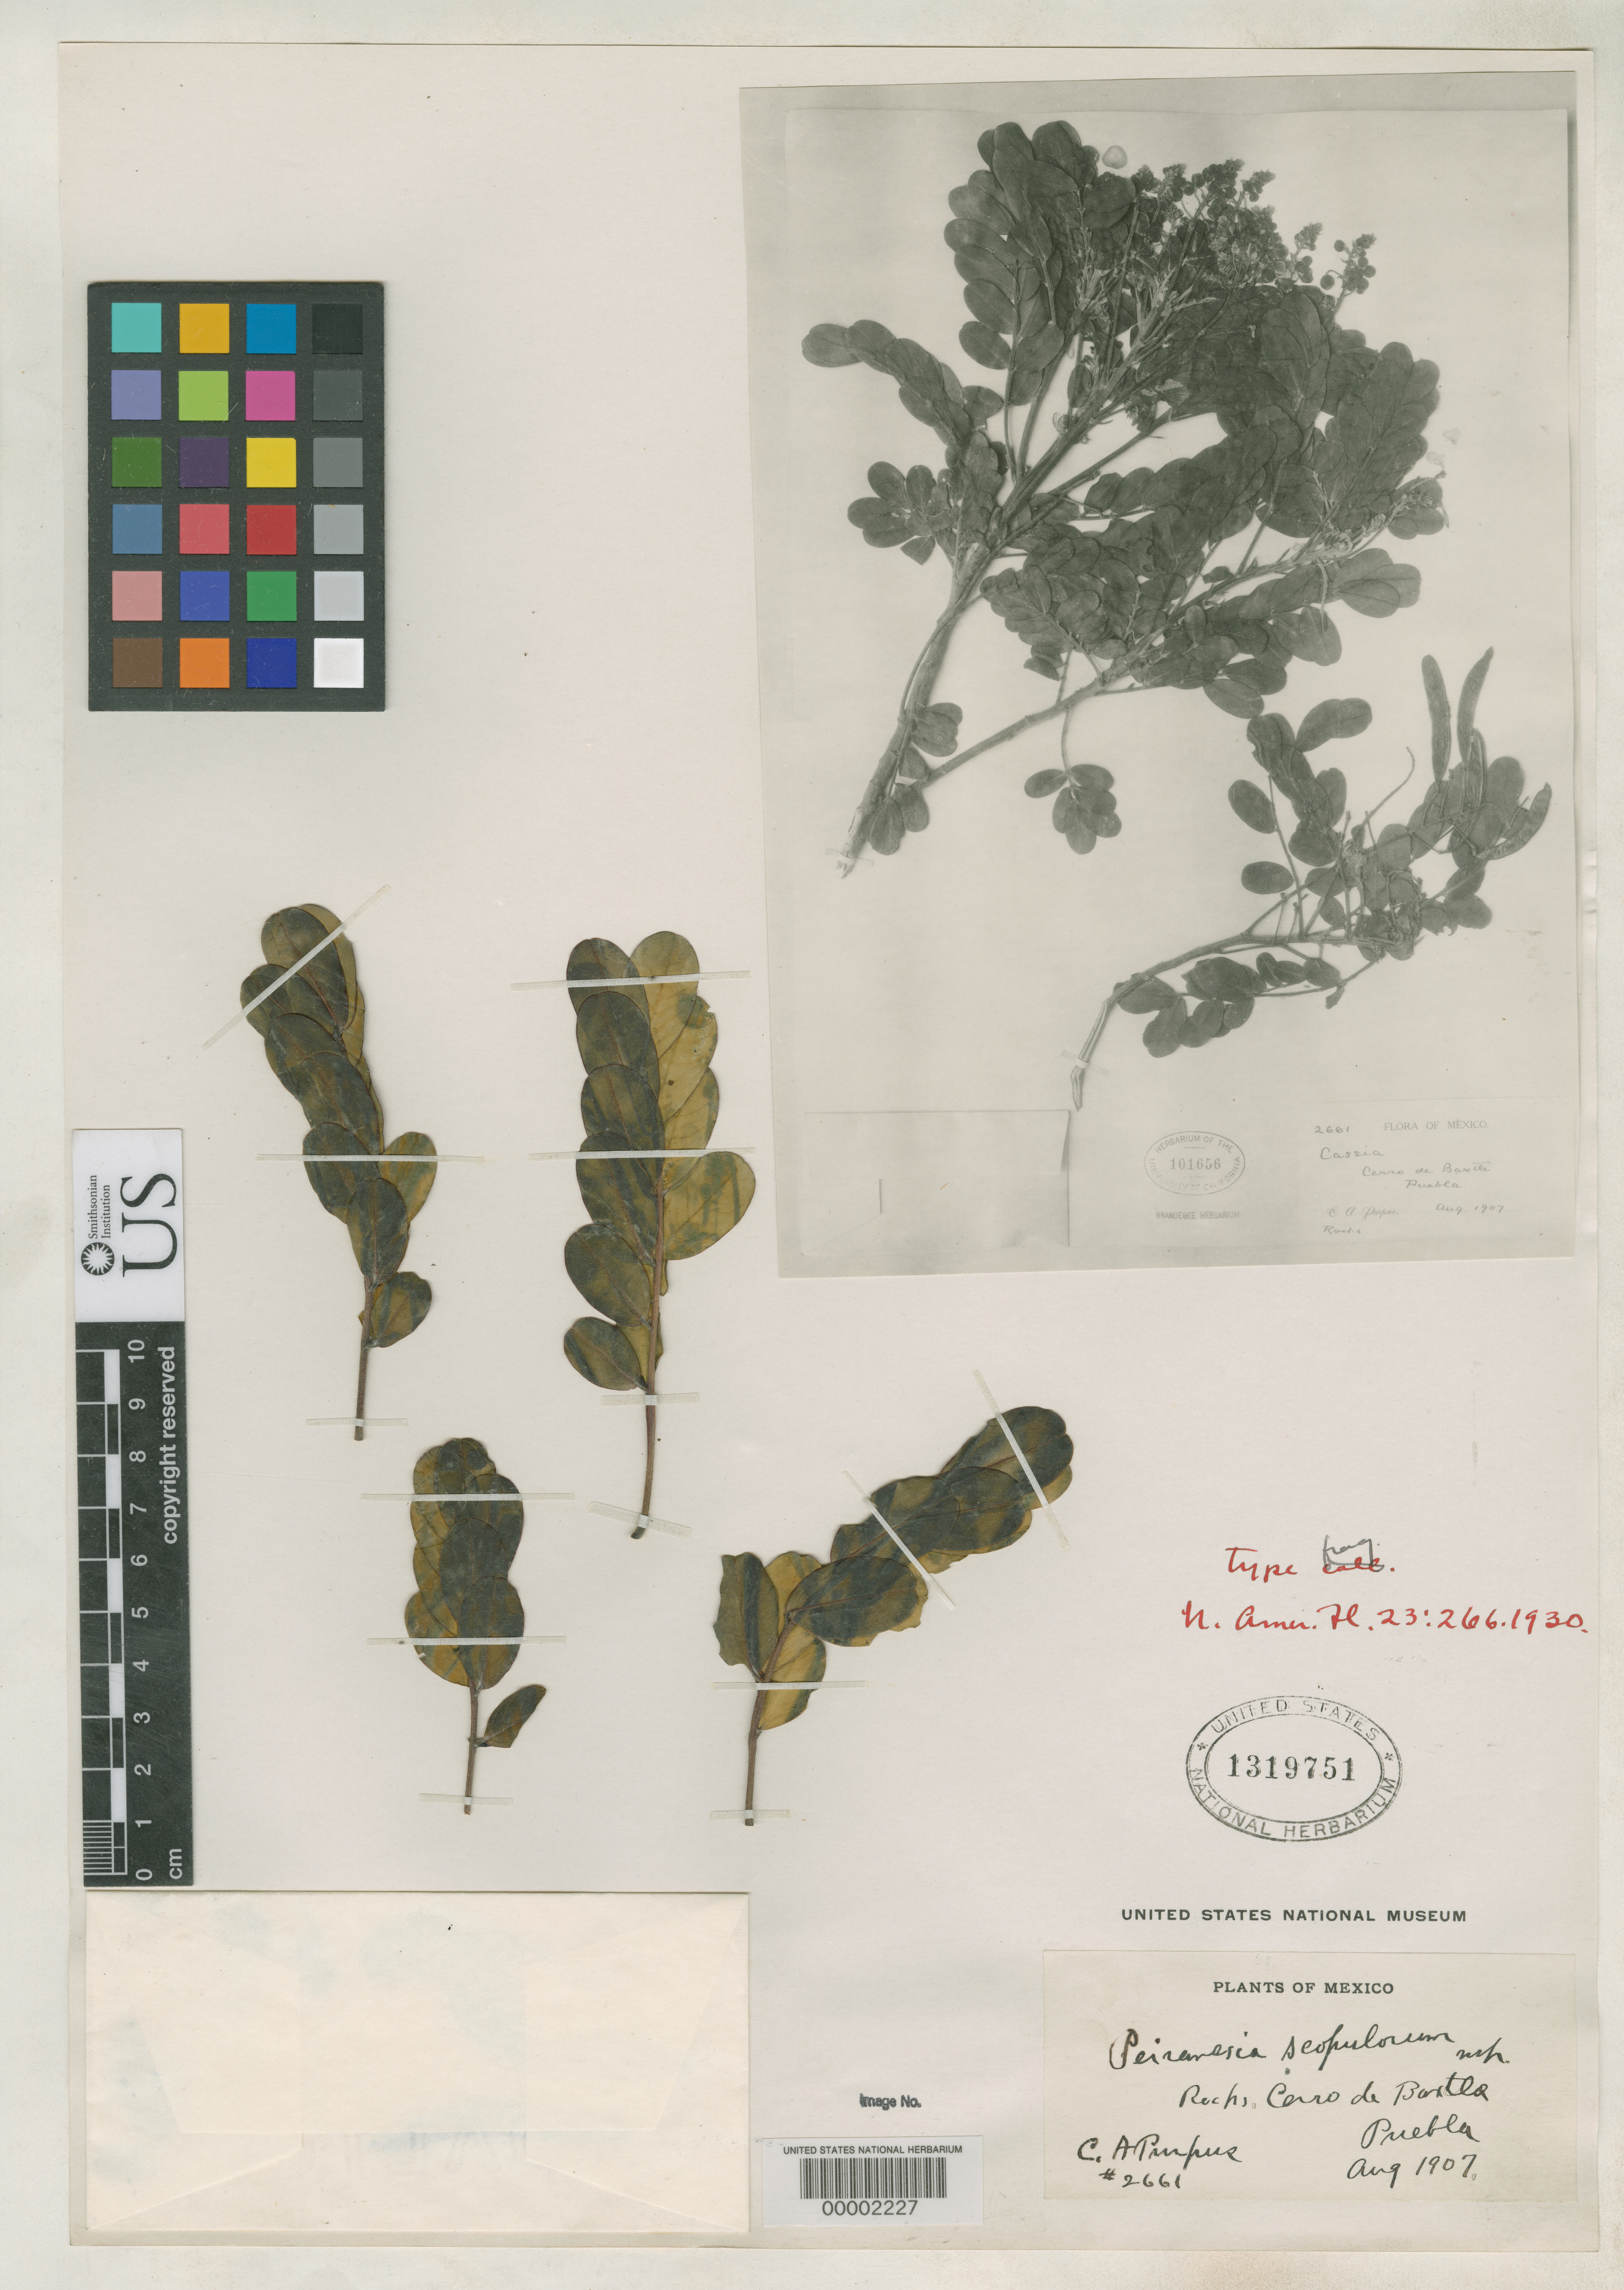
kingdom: Plantae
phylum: Tracheophyta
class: Magnoliopsida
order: Fabales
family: Fabaceae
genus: Peiranisia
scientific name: Peiranisia scopulorum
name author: Britton & Rose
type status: Type Fragment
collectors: C. A. Purpus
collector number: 2661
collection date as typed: Aug 1907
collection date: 1907-08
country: Mexico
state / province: Puebla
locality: Cerro Baxtla.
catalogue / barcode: US 1319751